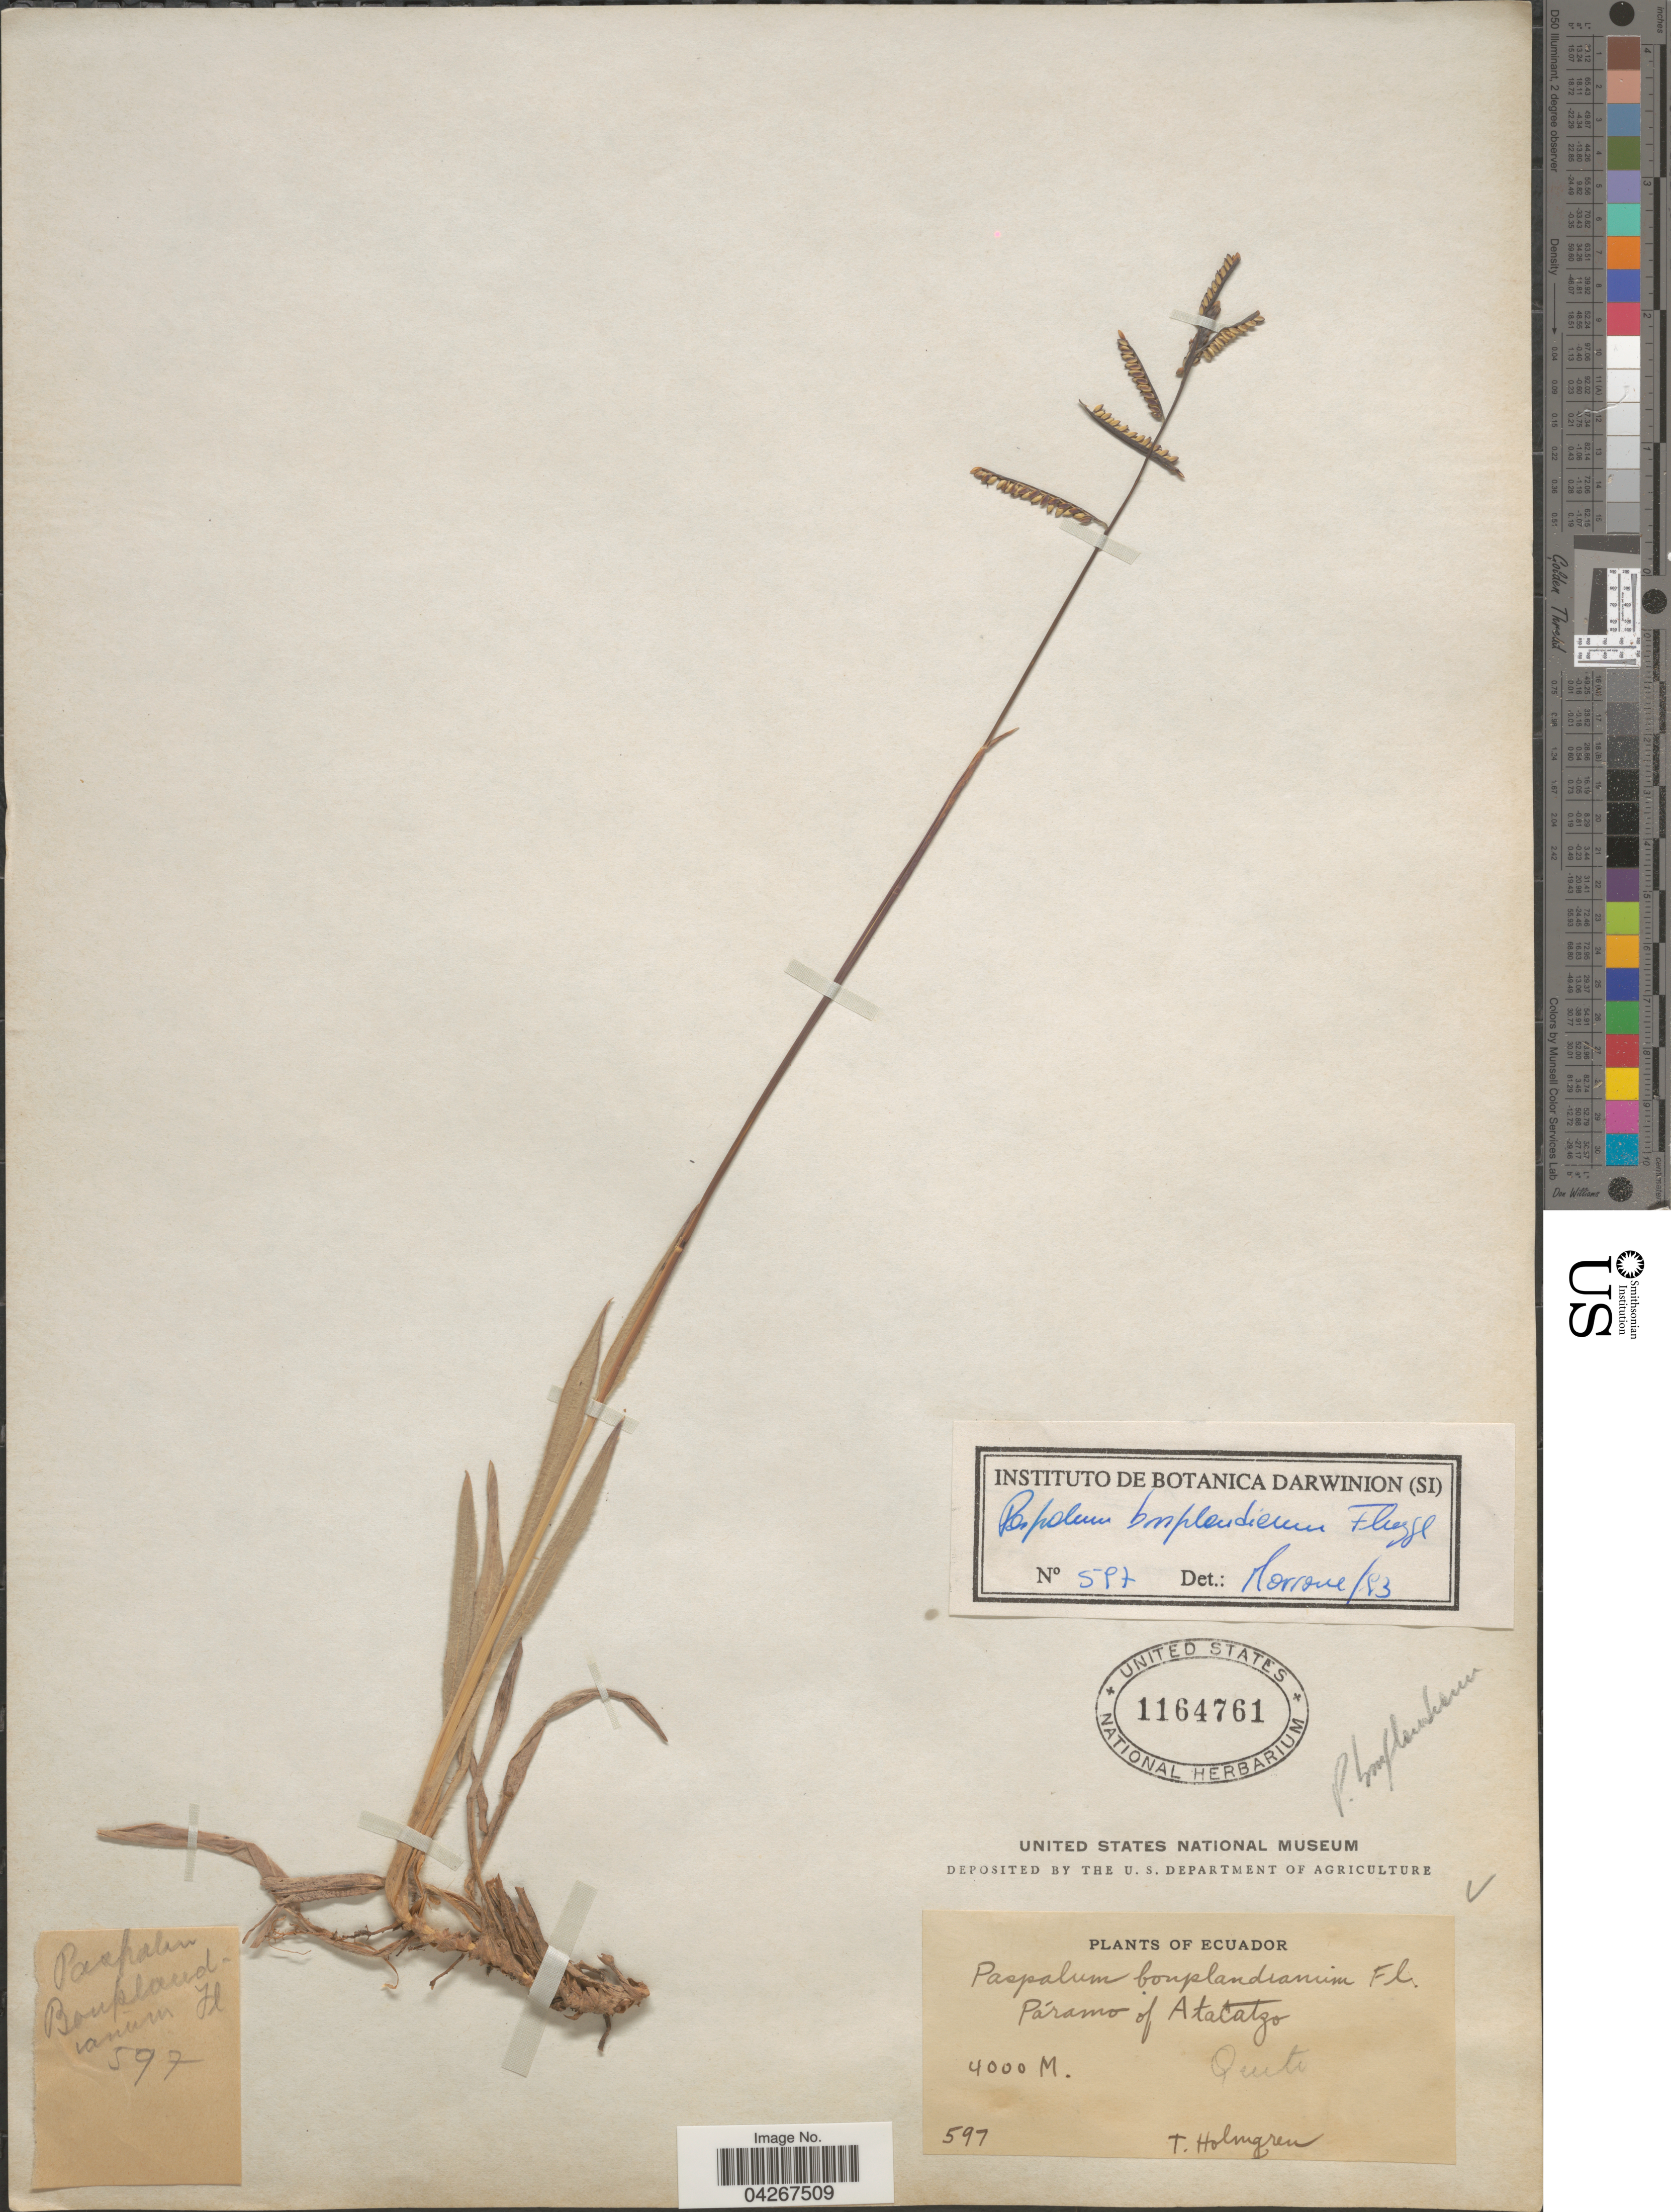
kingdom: Plantae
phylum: Tracheophyta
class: Liliopsida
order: Poales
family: Poaceae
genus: Paspalum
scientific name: Paspalum bonplandianum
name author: Flüggé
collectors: T. Holmgren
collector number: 597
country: Ecuador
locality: Páramo of Atacatzo. Quito.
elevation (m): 4000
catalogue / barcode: US 1164761